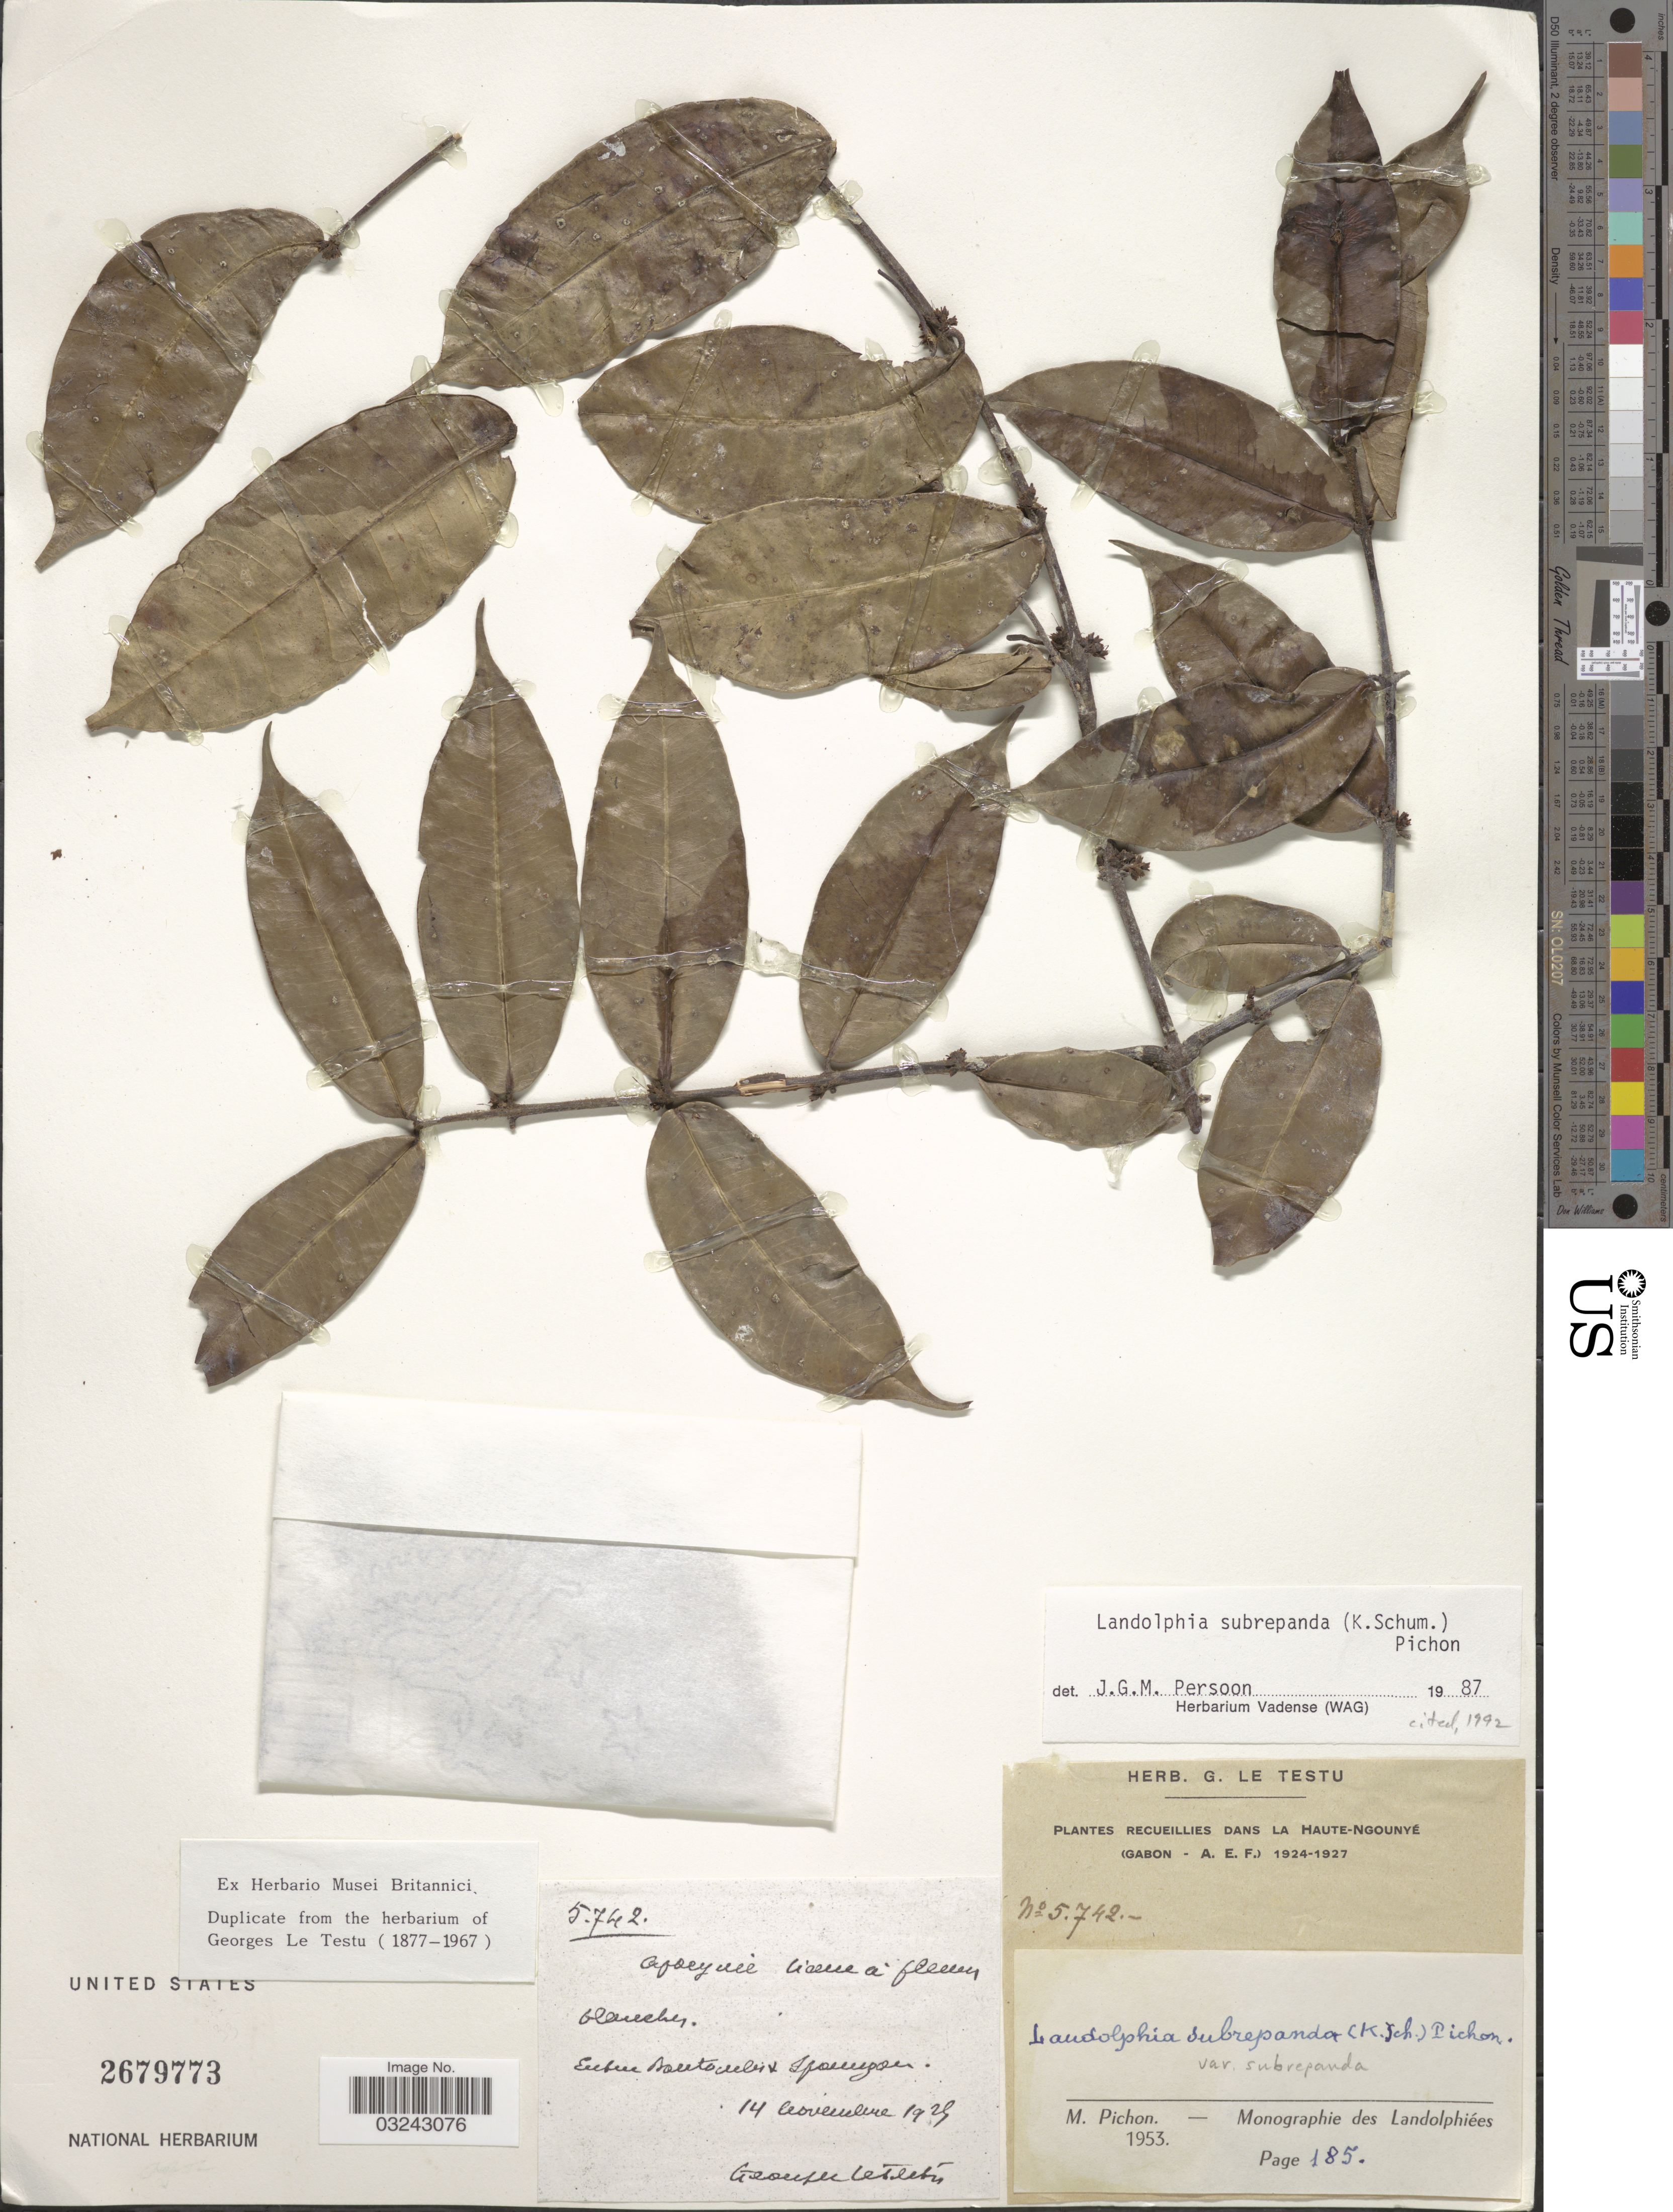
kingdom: Plantae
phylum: Tracheophyta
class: Magnoliopsida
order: Gentianales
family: Apocynaceae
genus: Landolphia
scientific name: Landolphia subrepanda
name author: (K. Schum.) Pichon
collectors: G. Le Testu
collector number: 5742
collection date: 1925-11-14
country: Gabon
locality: Recueillies dans la Haute-Ngounyé, [illegible text].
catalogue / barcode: US 2679773